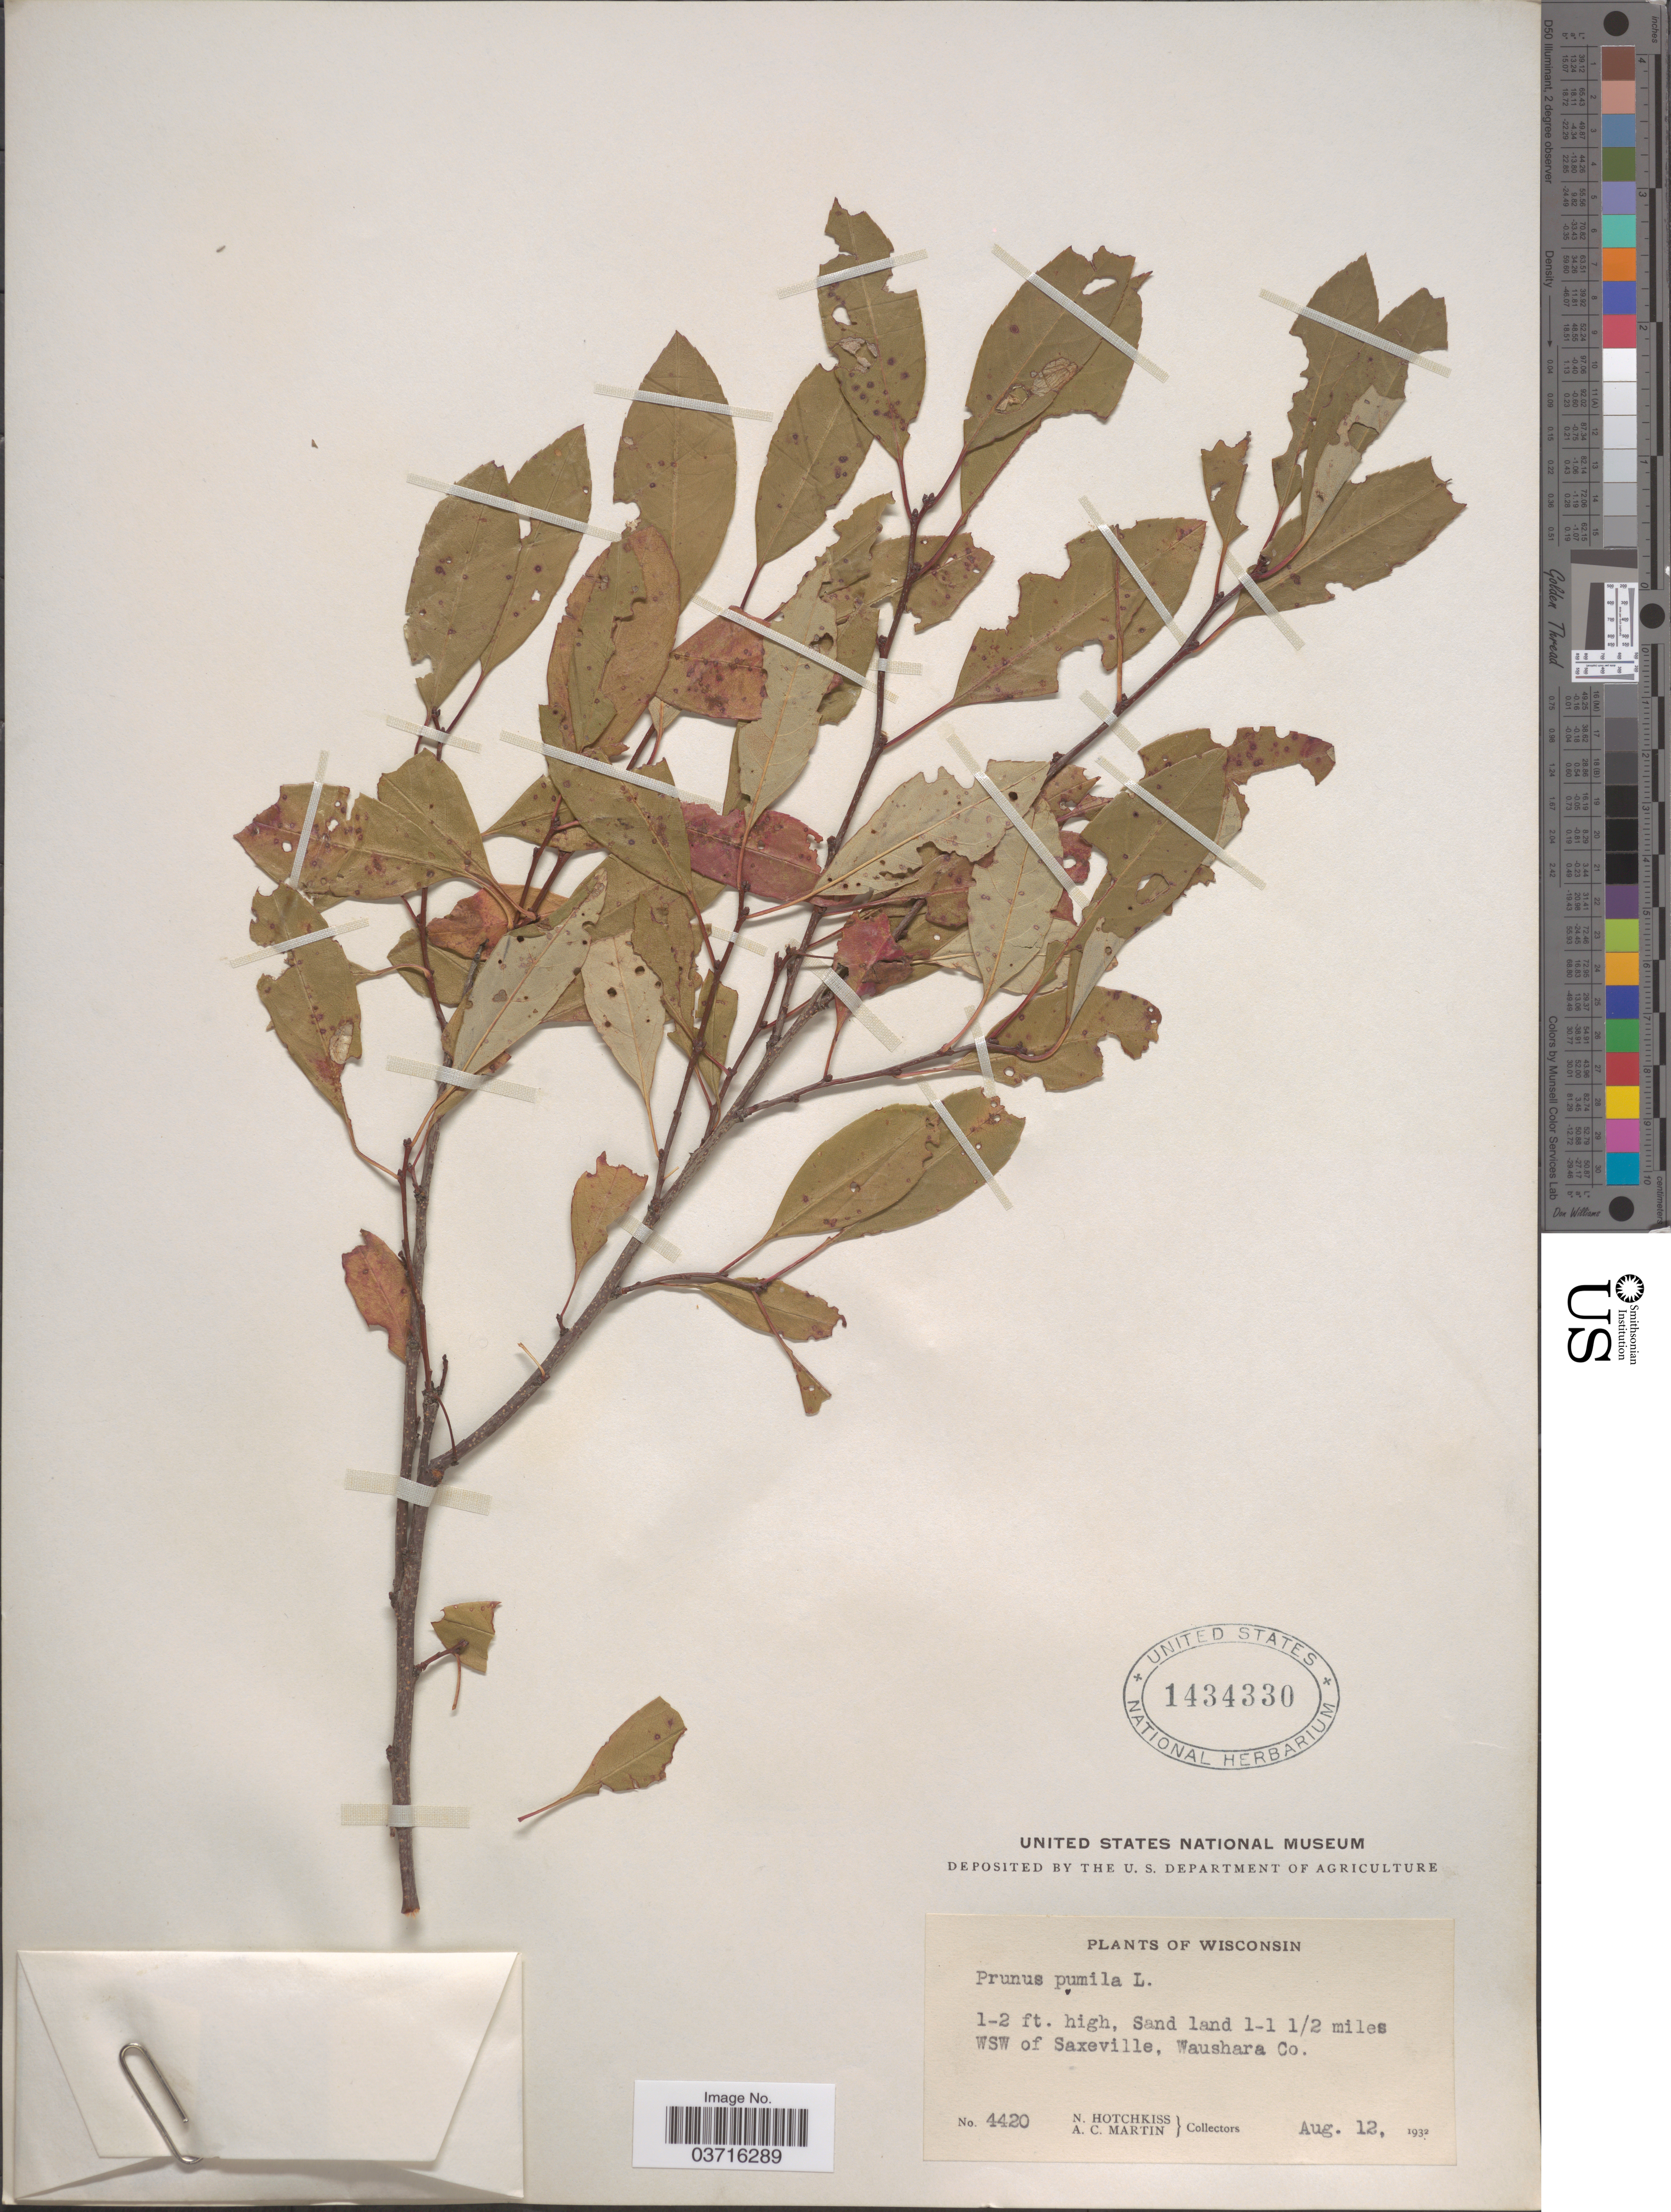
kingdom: Plantae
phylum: Tracheophyta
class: Magnoliopsida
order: Rosales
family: Rosaceae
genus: Prunus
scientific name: Prunus pumila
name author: L.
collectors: N. Hotchkiss & A. C. Martin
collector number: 4420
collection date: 1932-08-12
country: United States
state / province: Wisconsin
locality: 1-1½ miles WSW of Saxeville, Waushara Co.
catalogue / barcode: US 1434330